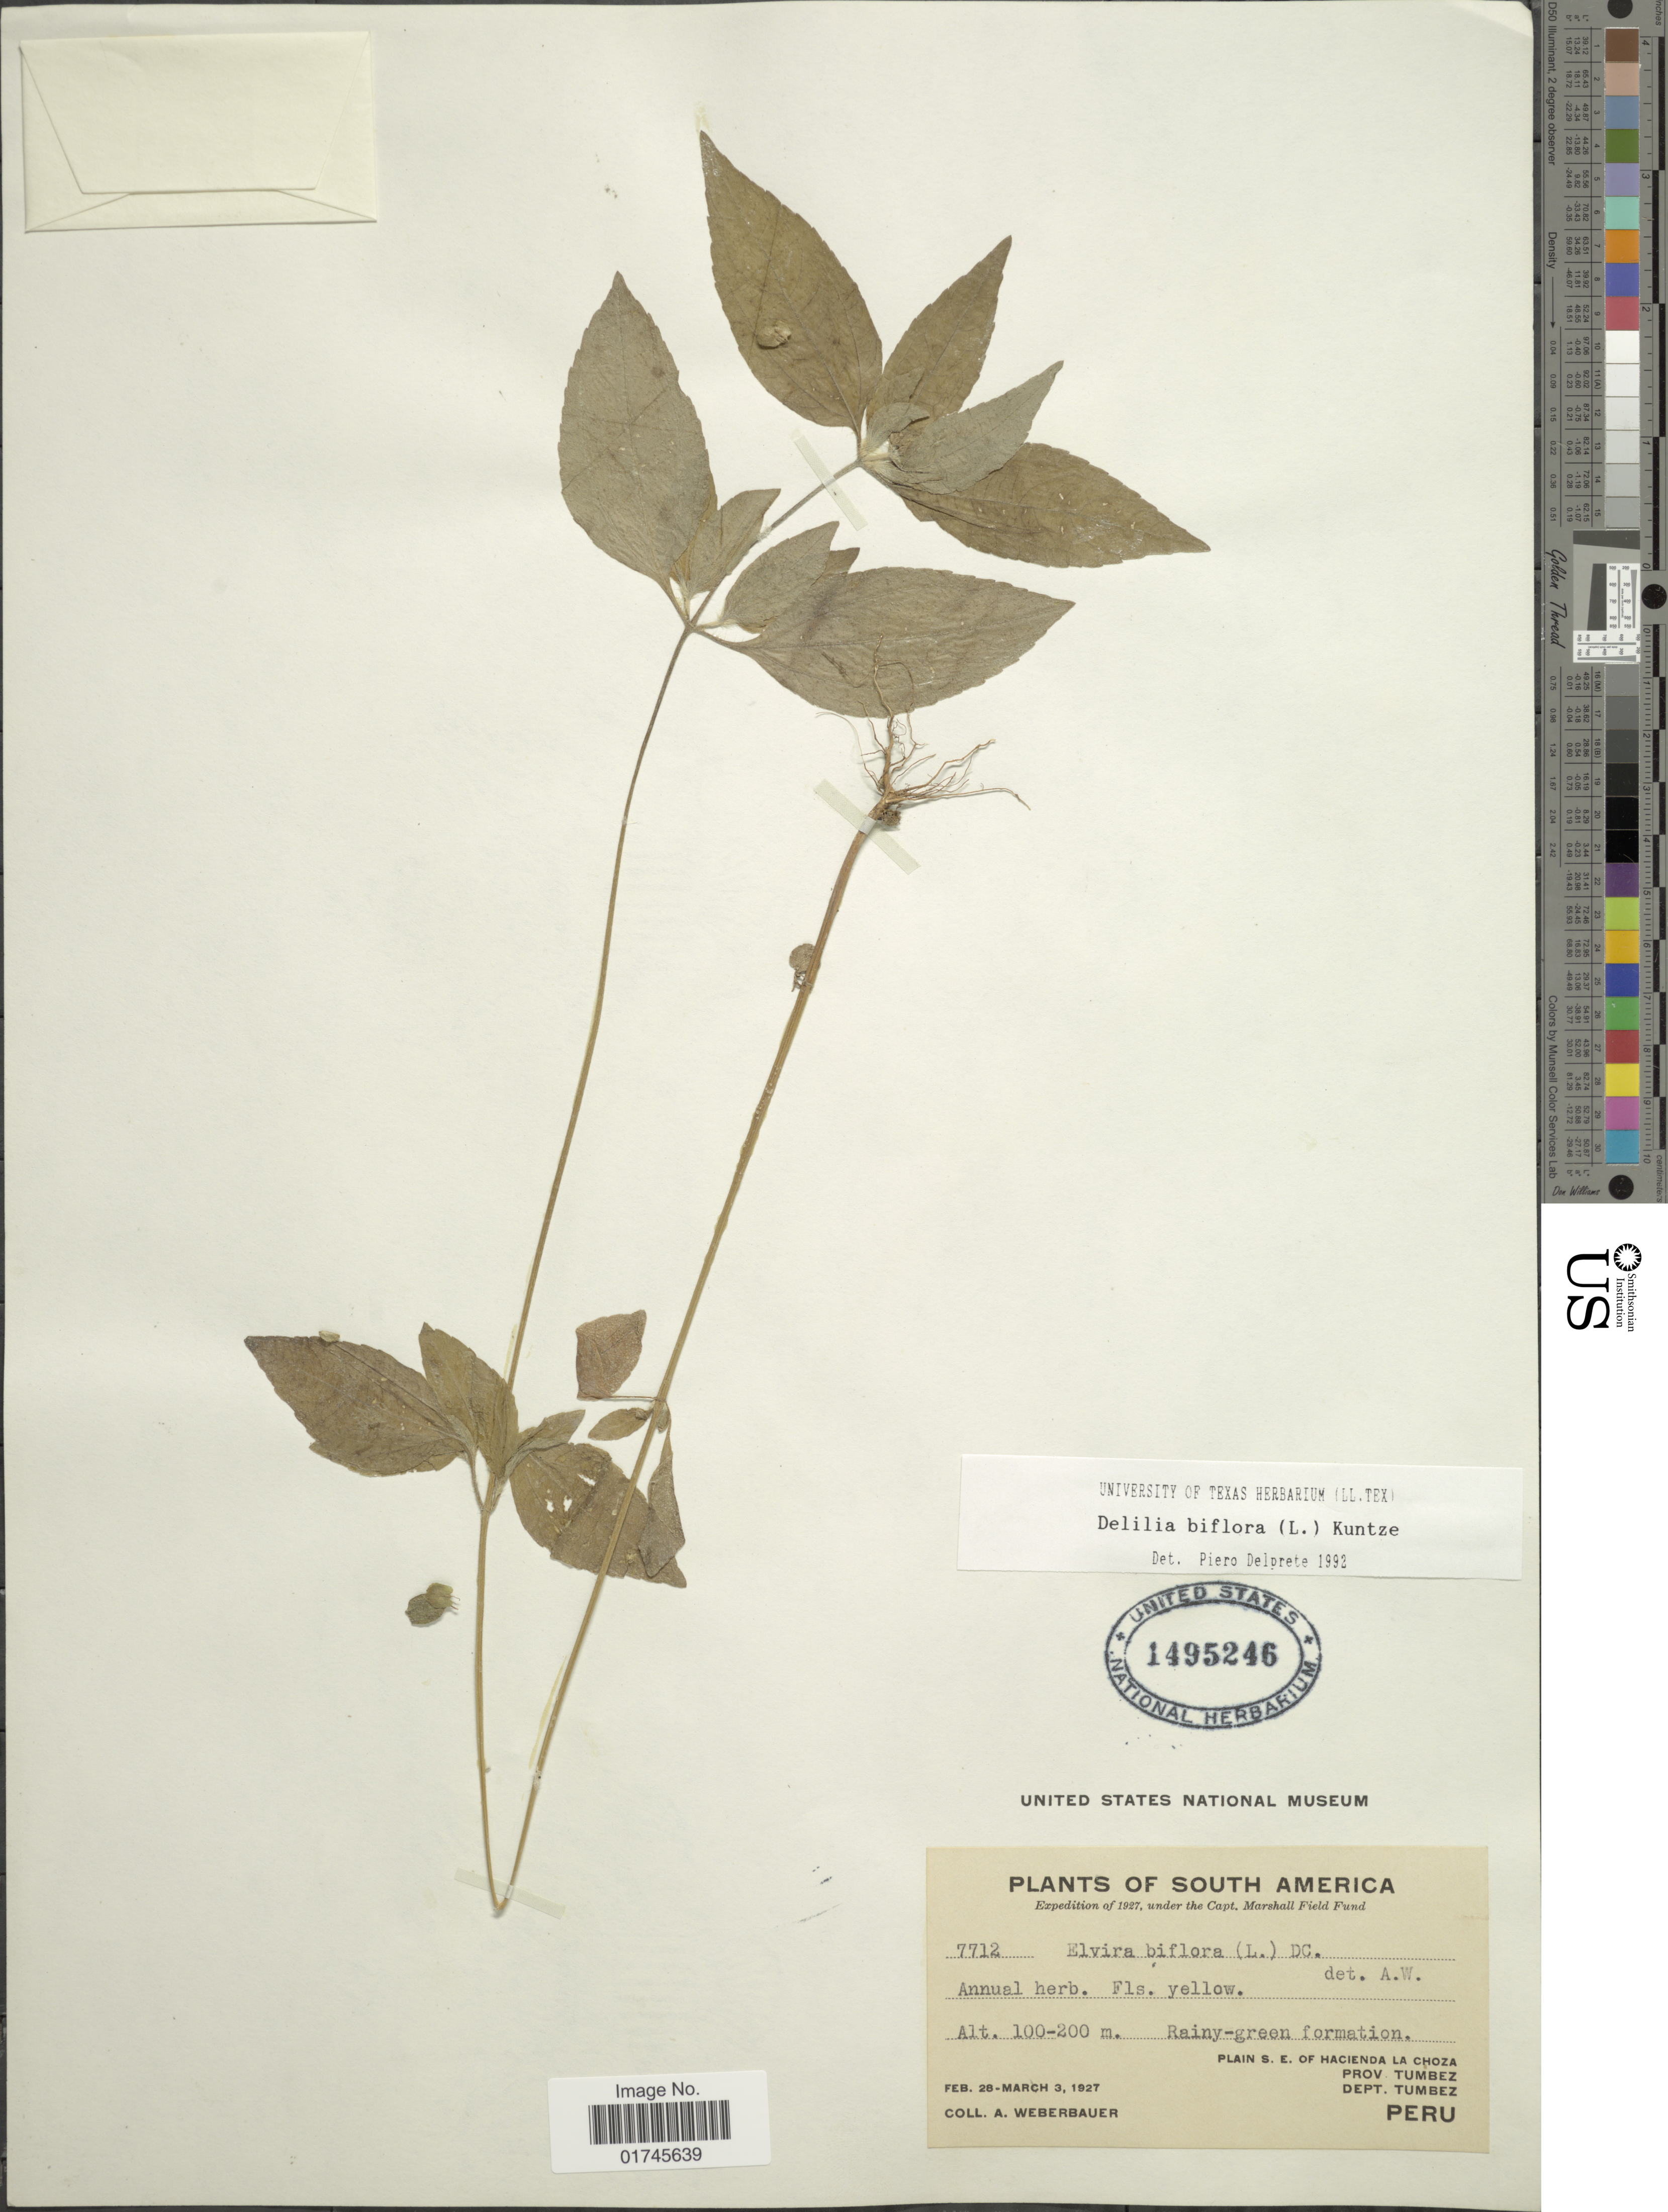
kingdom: Plantae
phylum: Tracheophyta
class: Magnoliopsida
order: Asterales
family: Asteraceae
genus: Delilia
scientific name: Delilia biflora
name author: (L.) Kuntze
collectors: A. Weberbauer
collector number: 7712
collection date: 1927-02-28/1927-03-03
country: Peru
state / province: Tumbes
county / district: Tumbes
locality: Plain S.E. of Hacienda La Choza, Dept. Tumbez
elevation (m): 100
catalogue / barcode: US 1495246